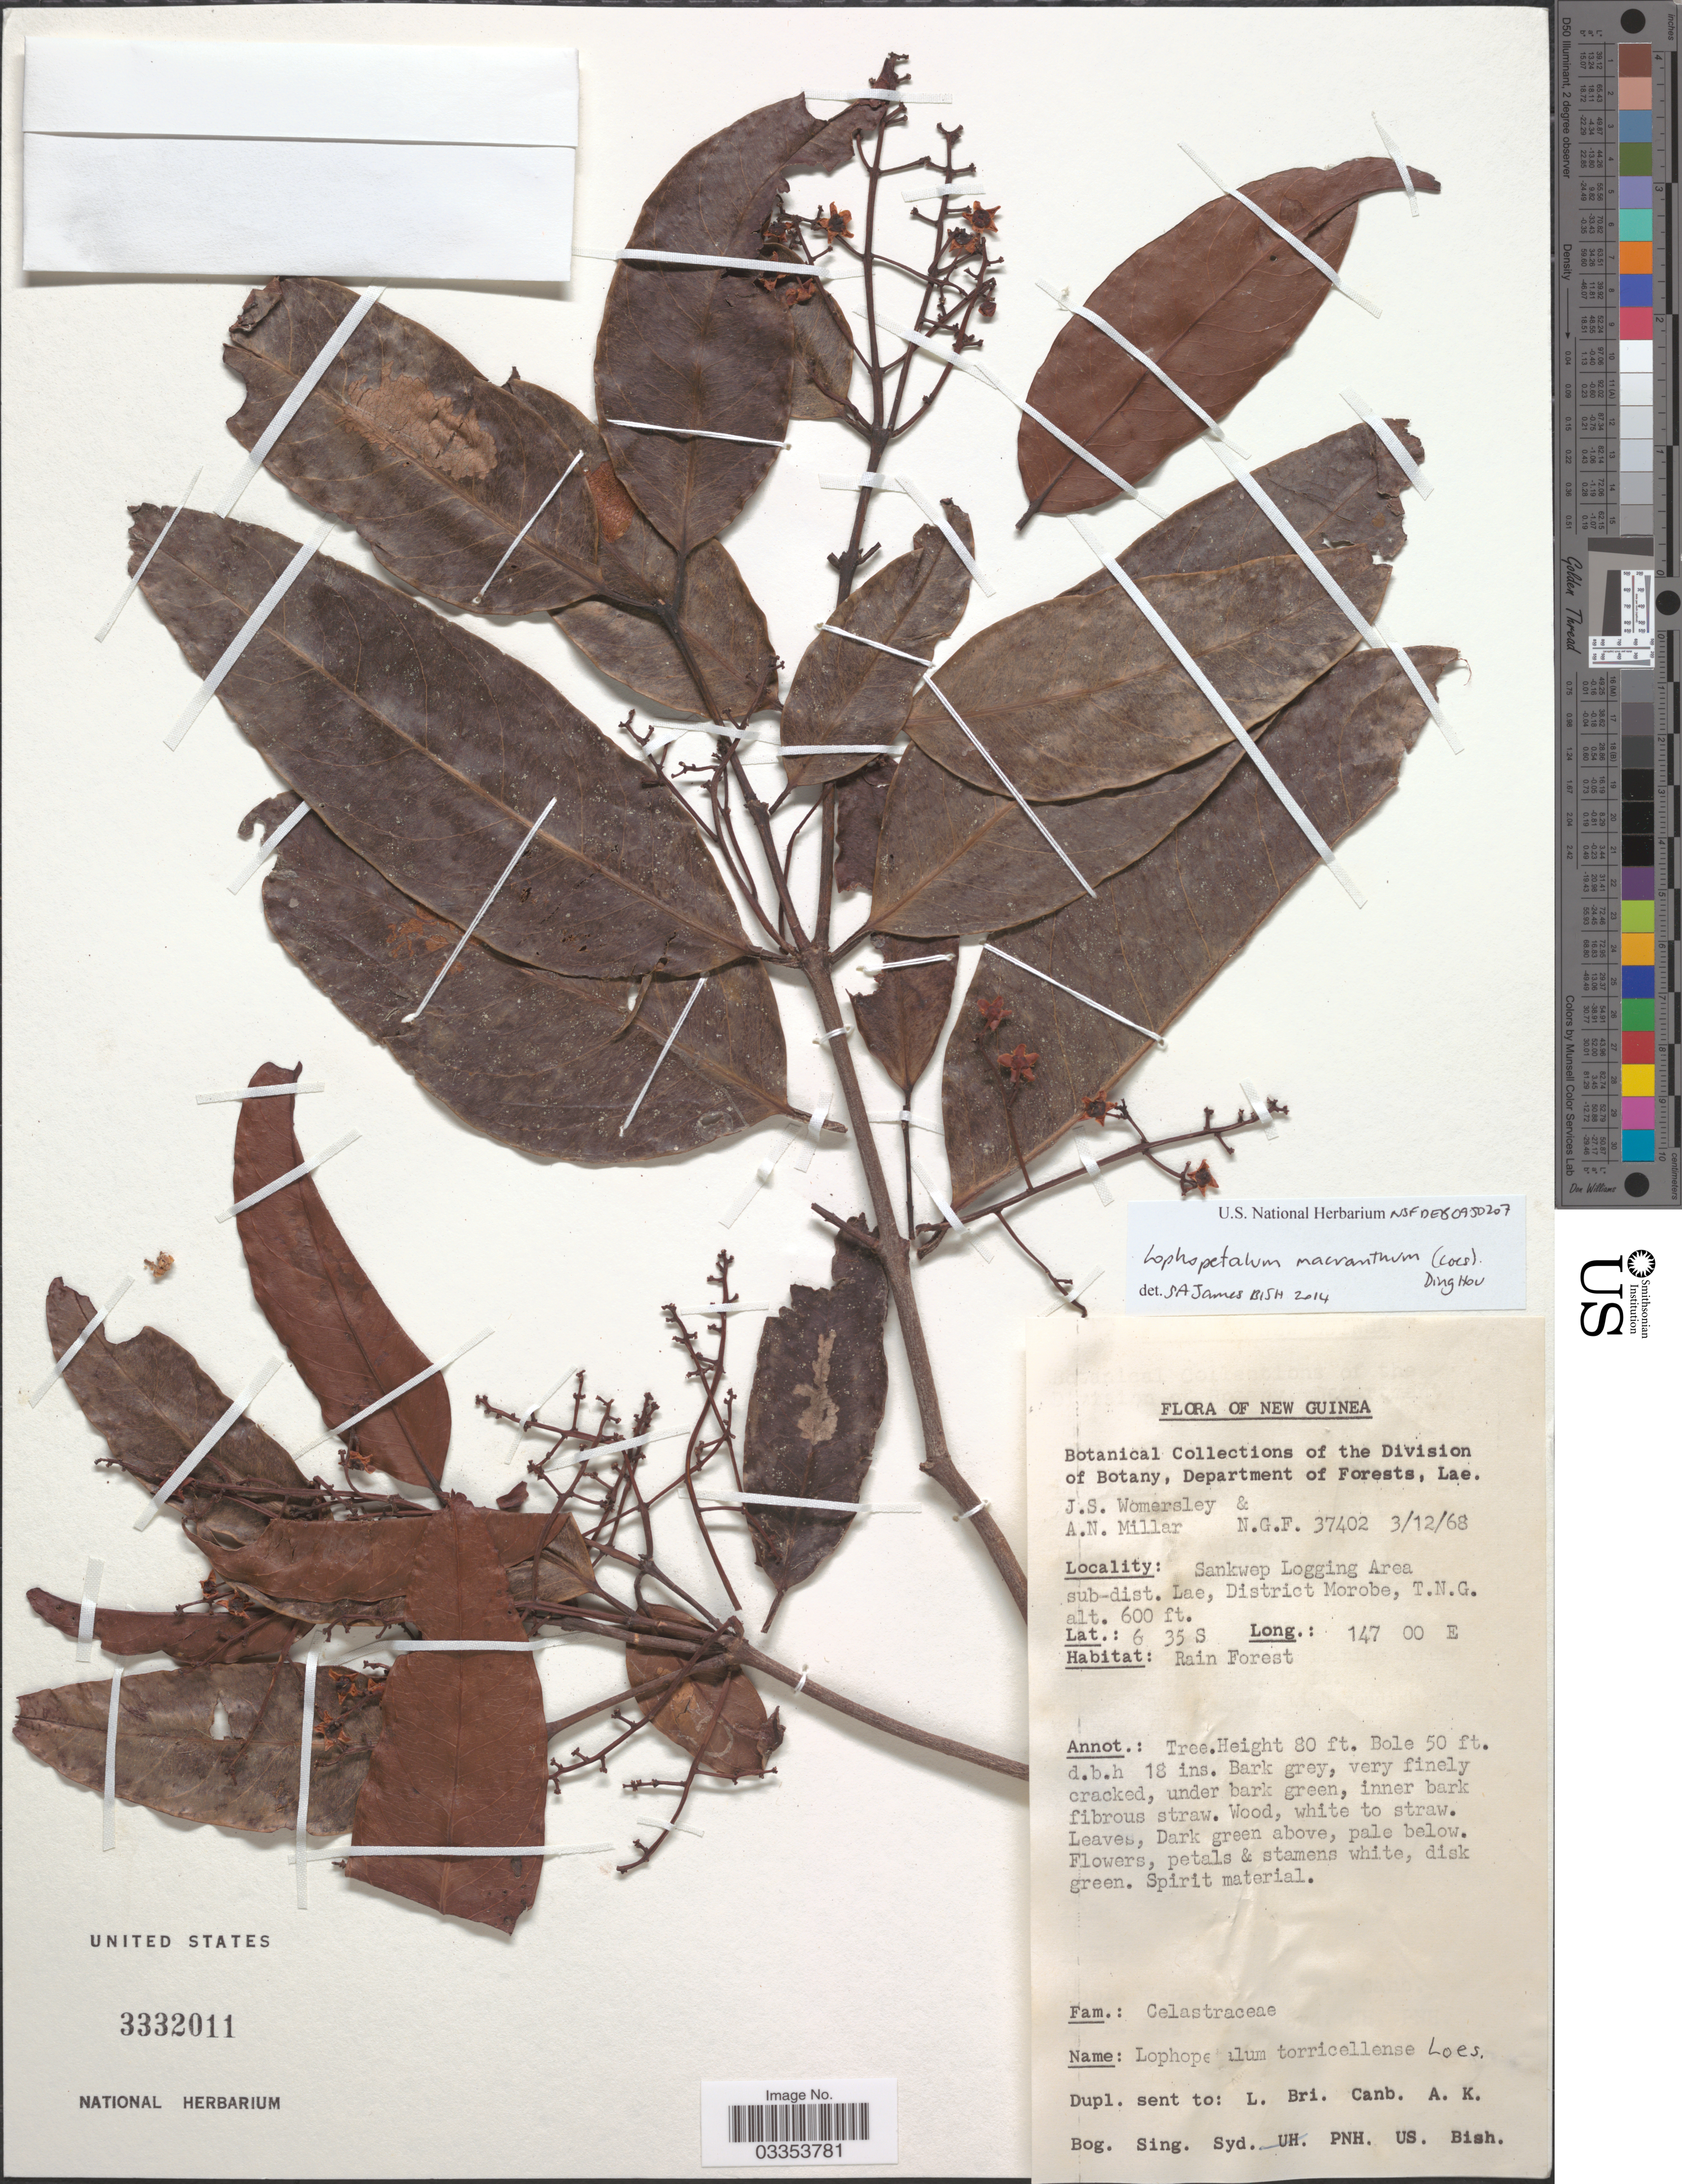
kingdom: Plantae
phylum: Tracheophyta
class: Magnoliopsida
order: Celastrales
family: Celastraceae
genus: Lophopetalum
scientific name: Lophopetalum macranthum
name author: (Loes.) Ding Hou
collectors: J. S. Womersley & A. Millar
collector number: NGF 37402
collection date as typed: Transcribed d/m/y: 3/12/68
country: Papua New Guinea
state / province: Morobe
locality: New Guinea. Sankwep Logging Area sub-dist. Lae, District Morobe, T.N.G.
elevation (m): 183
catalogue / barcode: US 3332011